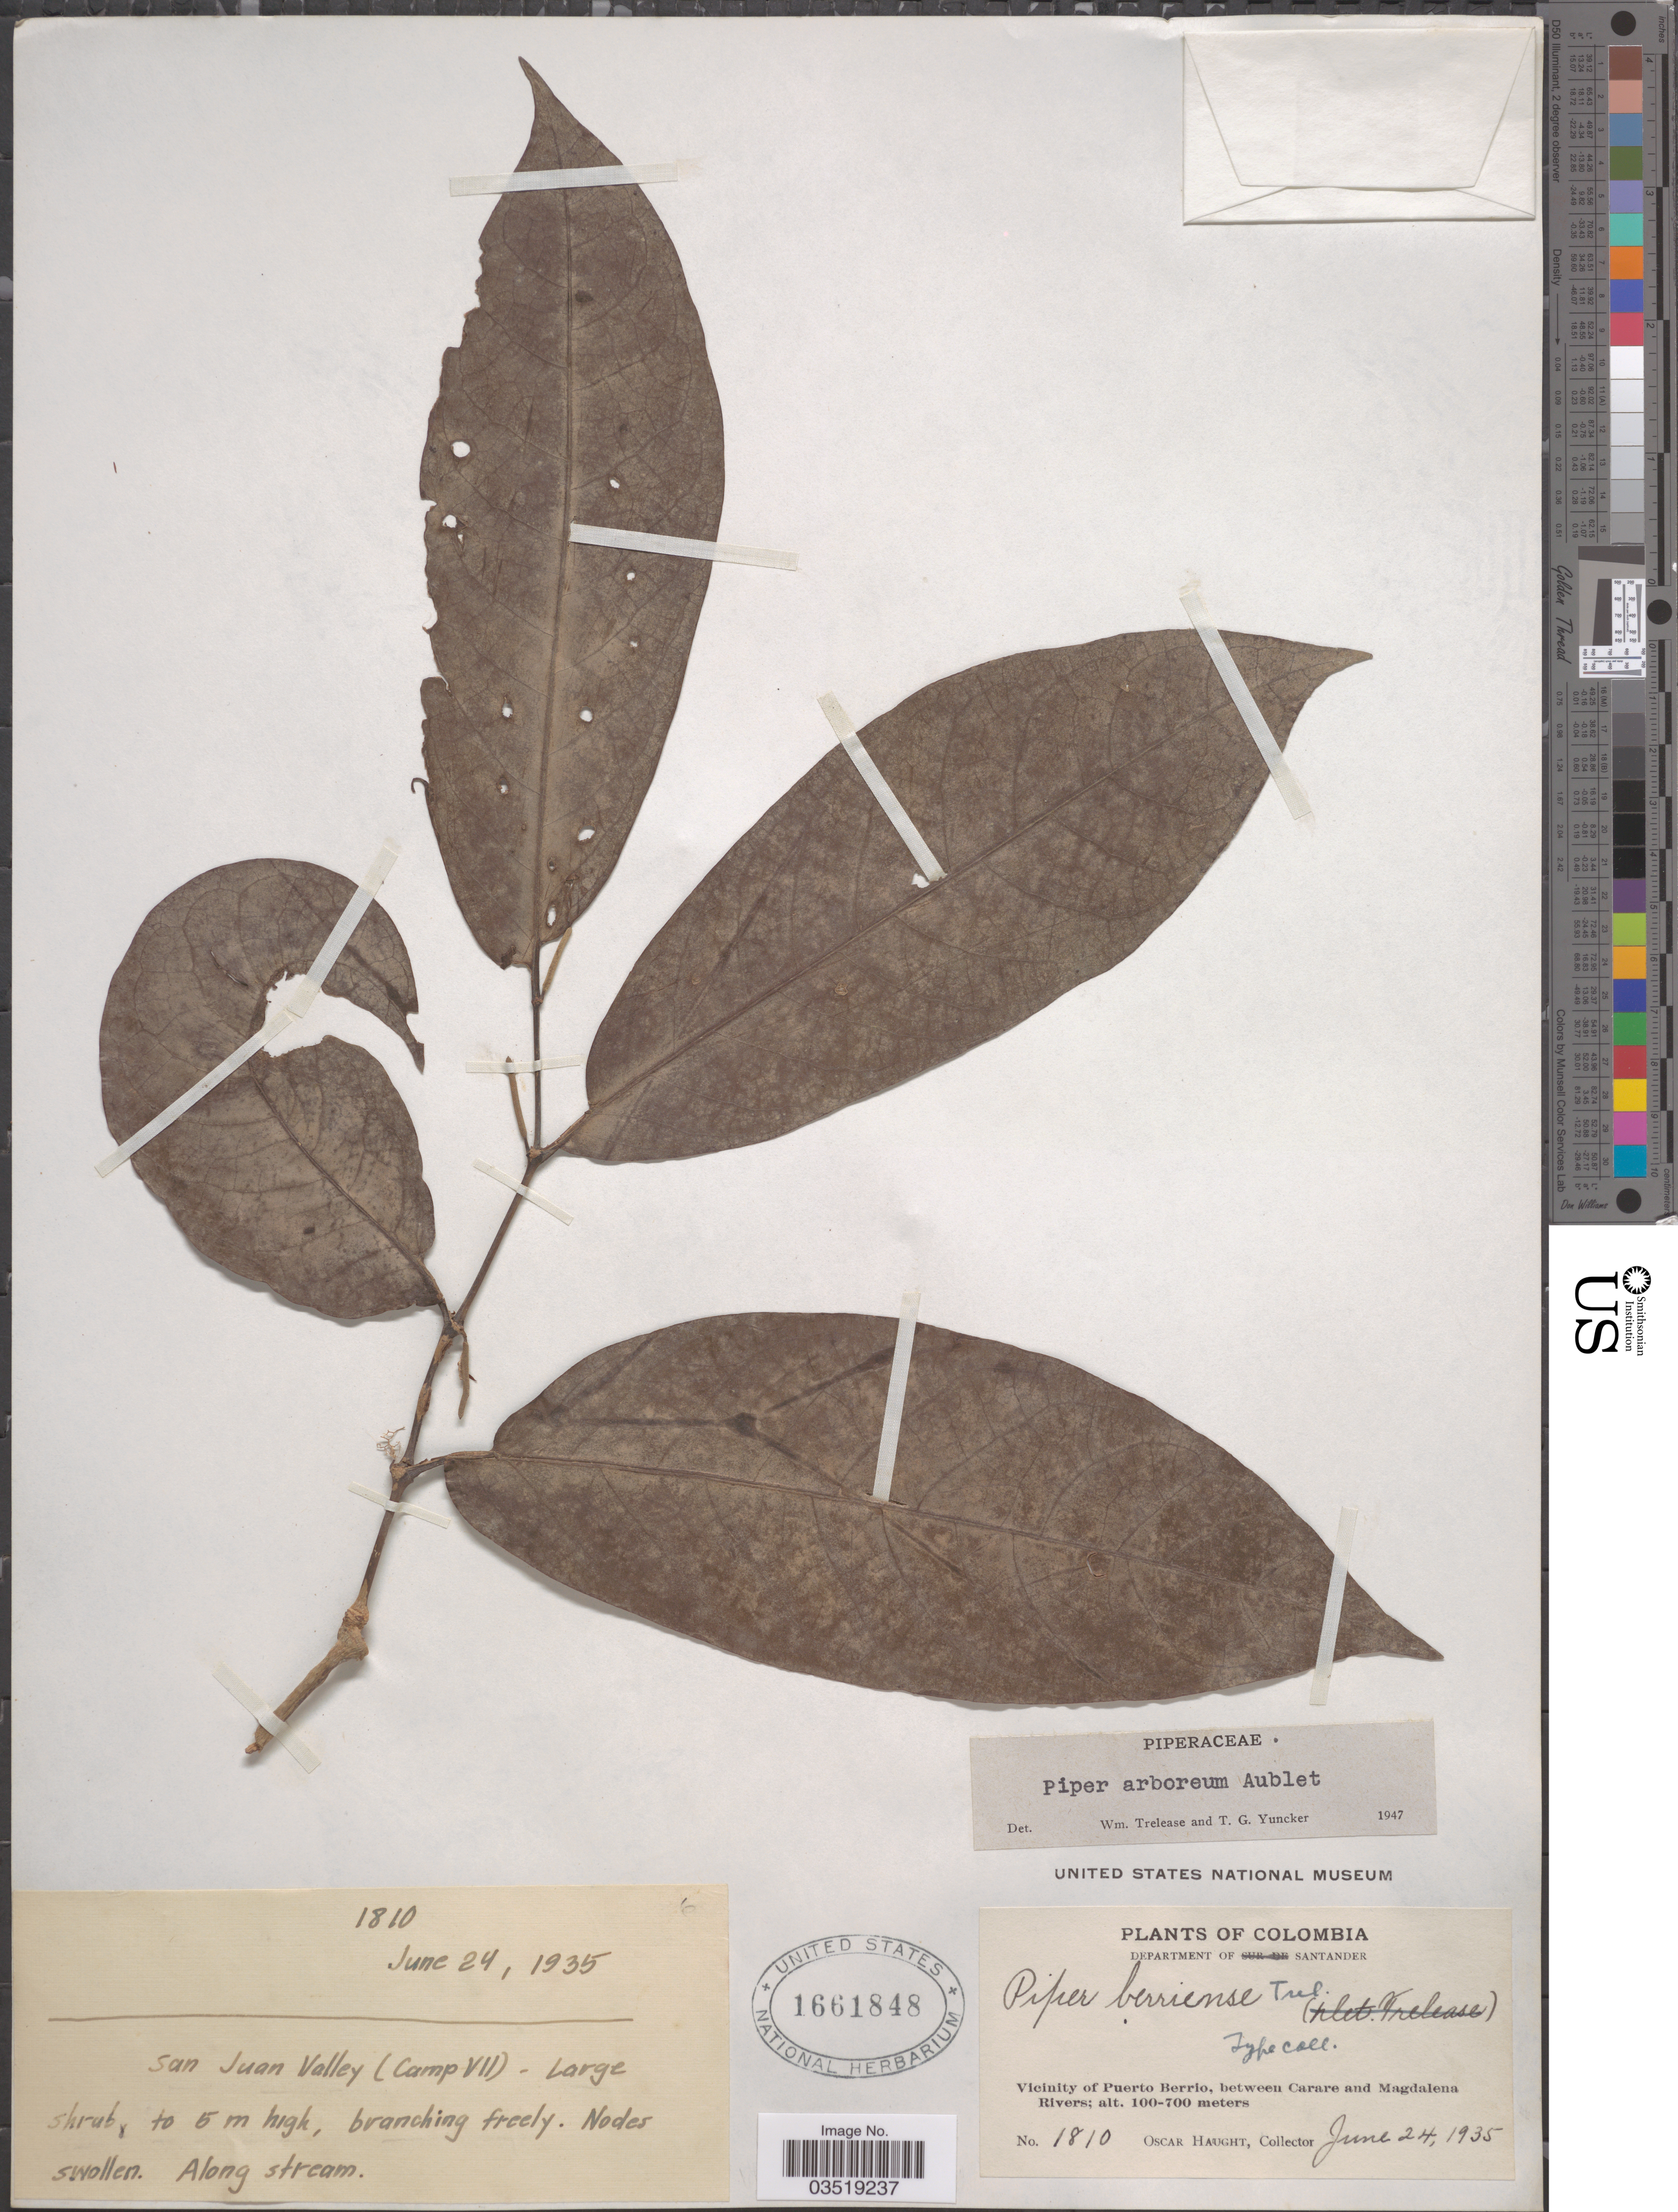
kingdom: Plantae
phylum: Tracheophyta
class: Magnoliopsida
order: Piperales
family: Piperaceae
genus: Piper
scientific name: Piper arboreum var. arboreum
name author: Aubl.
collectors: O. L. Haught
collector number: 1810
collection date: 1935-06-24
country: Colombia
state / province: Santander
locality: Department of Santander. Vicinity of Puerto Berrio, between Carare and Magdalena Rivers. San Juan Valley (Camp VII).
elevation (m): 100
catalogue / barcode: US 1661848